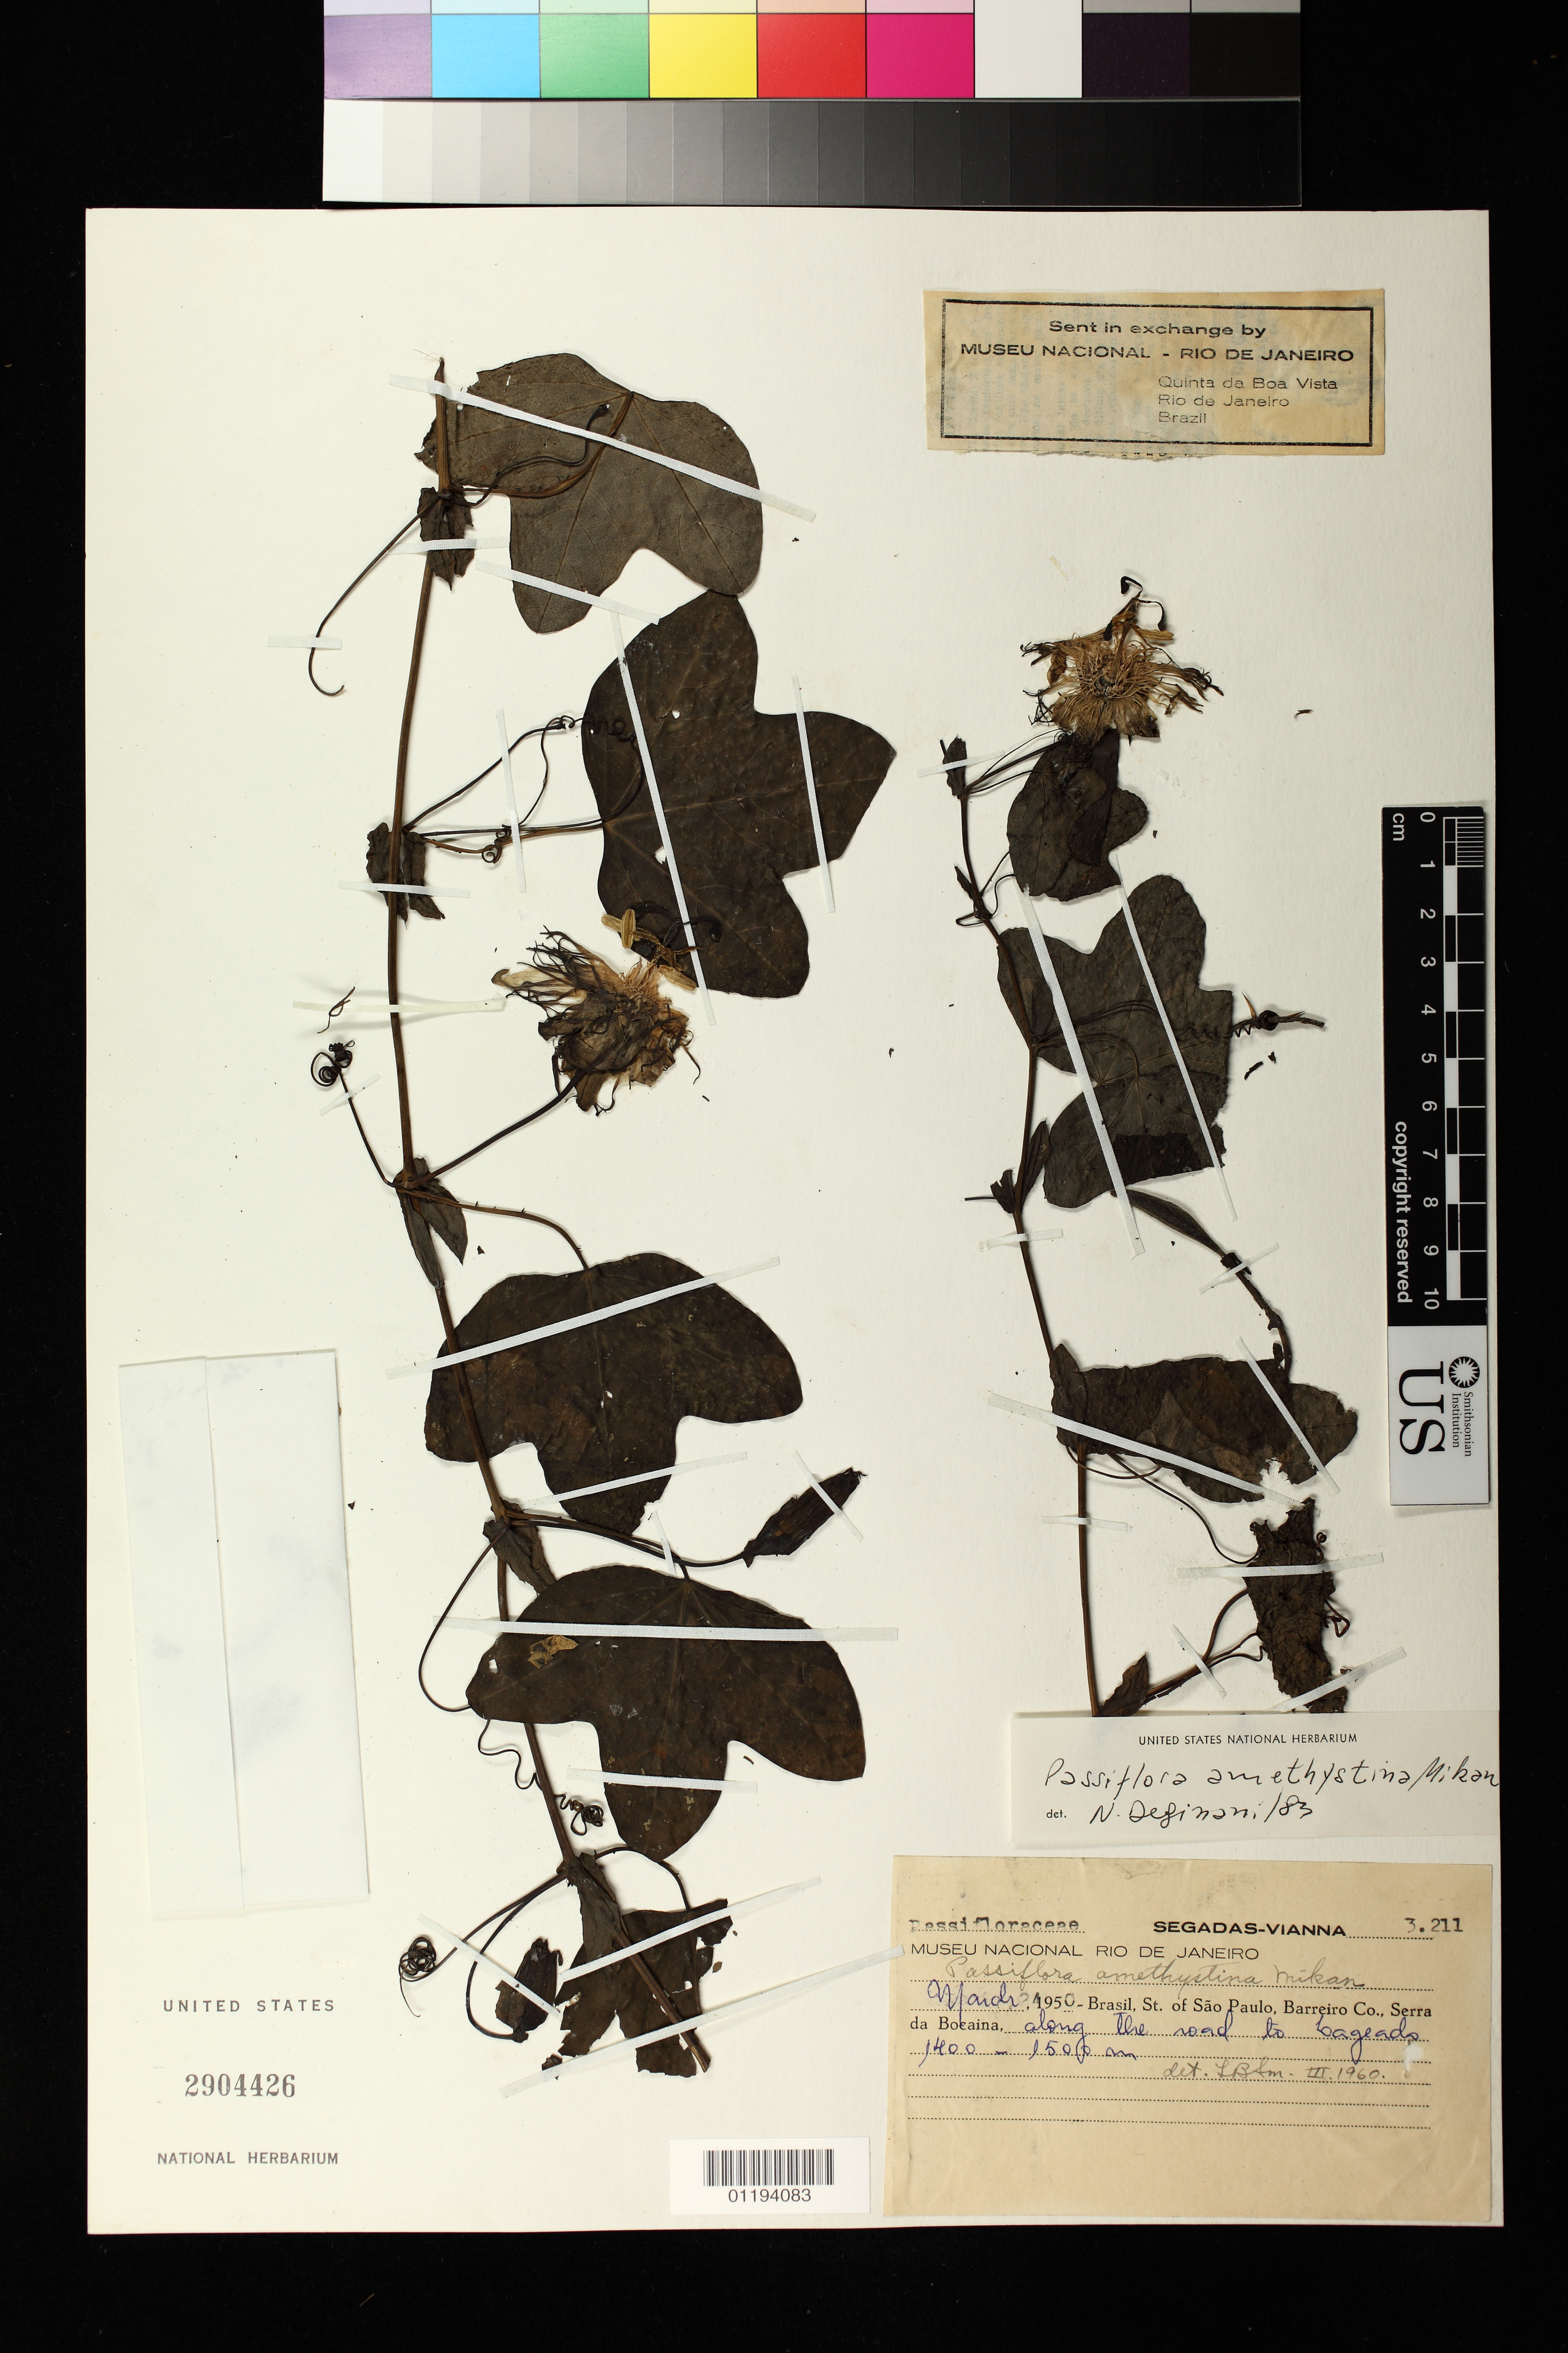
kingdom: Plantae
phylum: Tracheophyta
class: Magnoliopsida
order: Malpighiales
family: Passifloraceae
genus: Passiflora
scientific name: Passiflora amethystina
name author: J.C. Mikan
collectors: F. Segadas-Vianna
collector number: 3211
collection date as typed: Mar 24 1950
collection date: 1950-03-24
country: Brazil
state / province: São Paulo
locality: Barreiro Co., Serra da Bocaina. along the road to Lageado.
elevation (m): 1400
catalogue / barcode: US 2904426